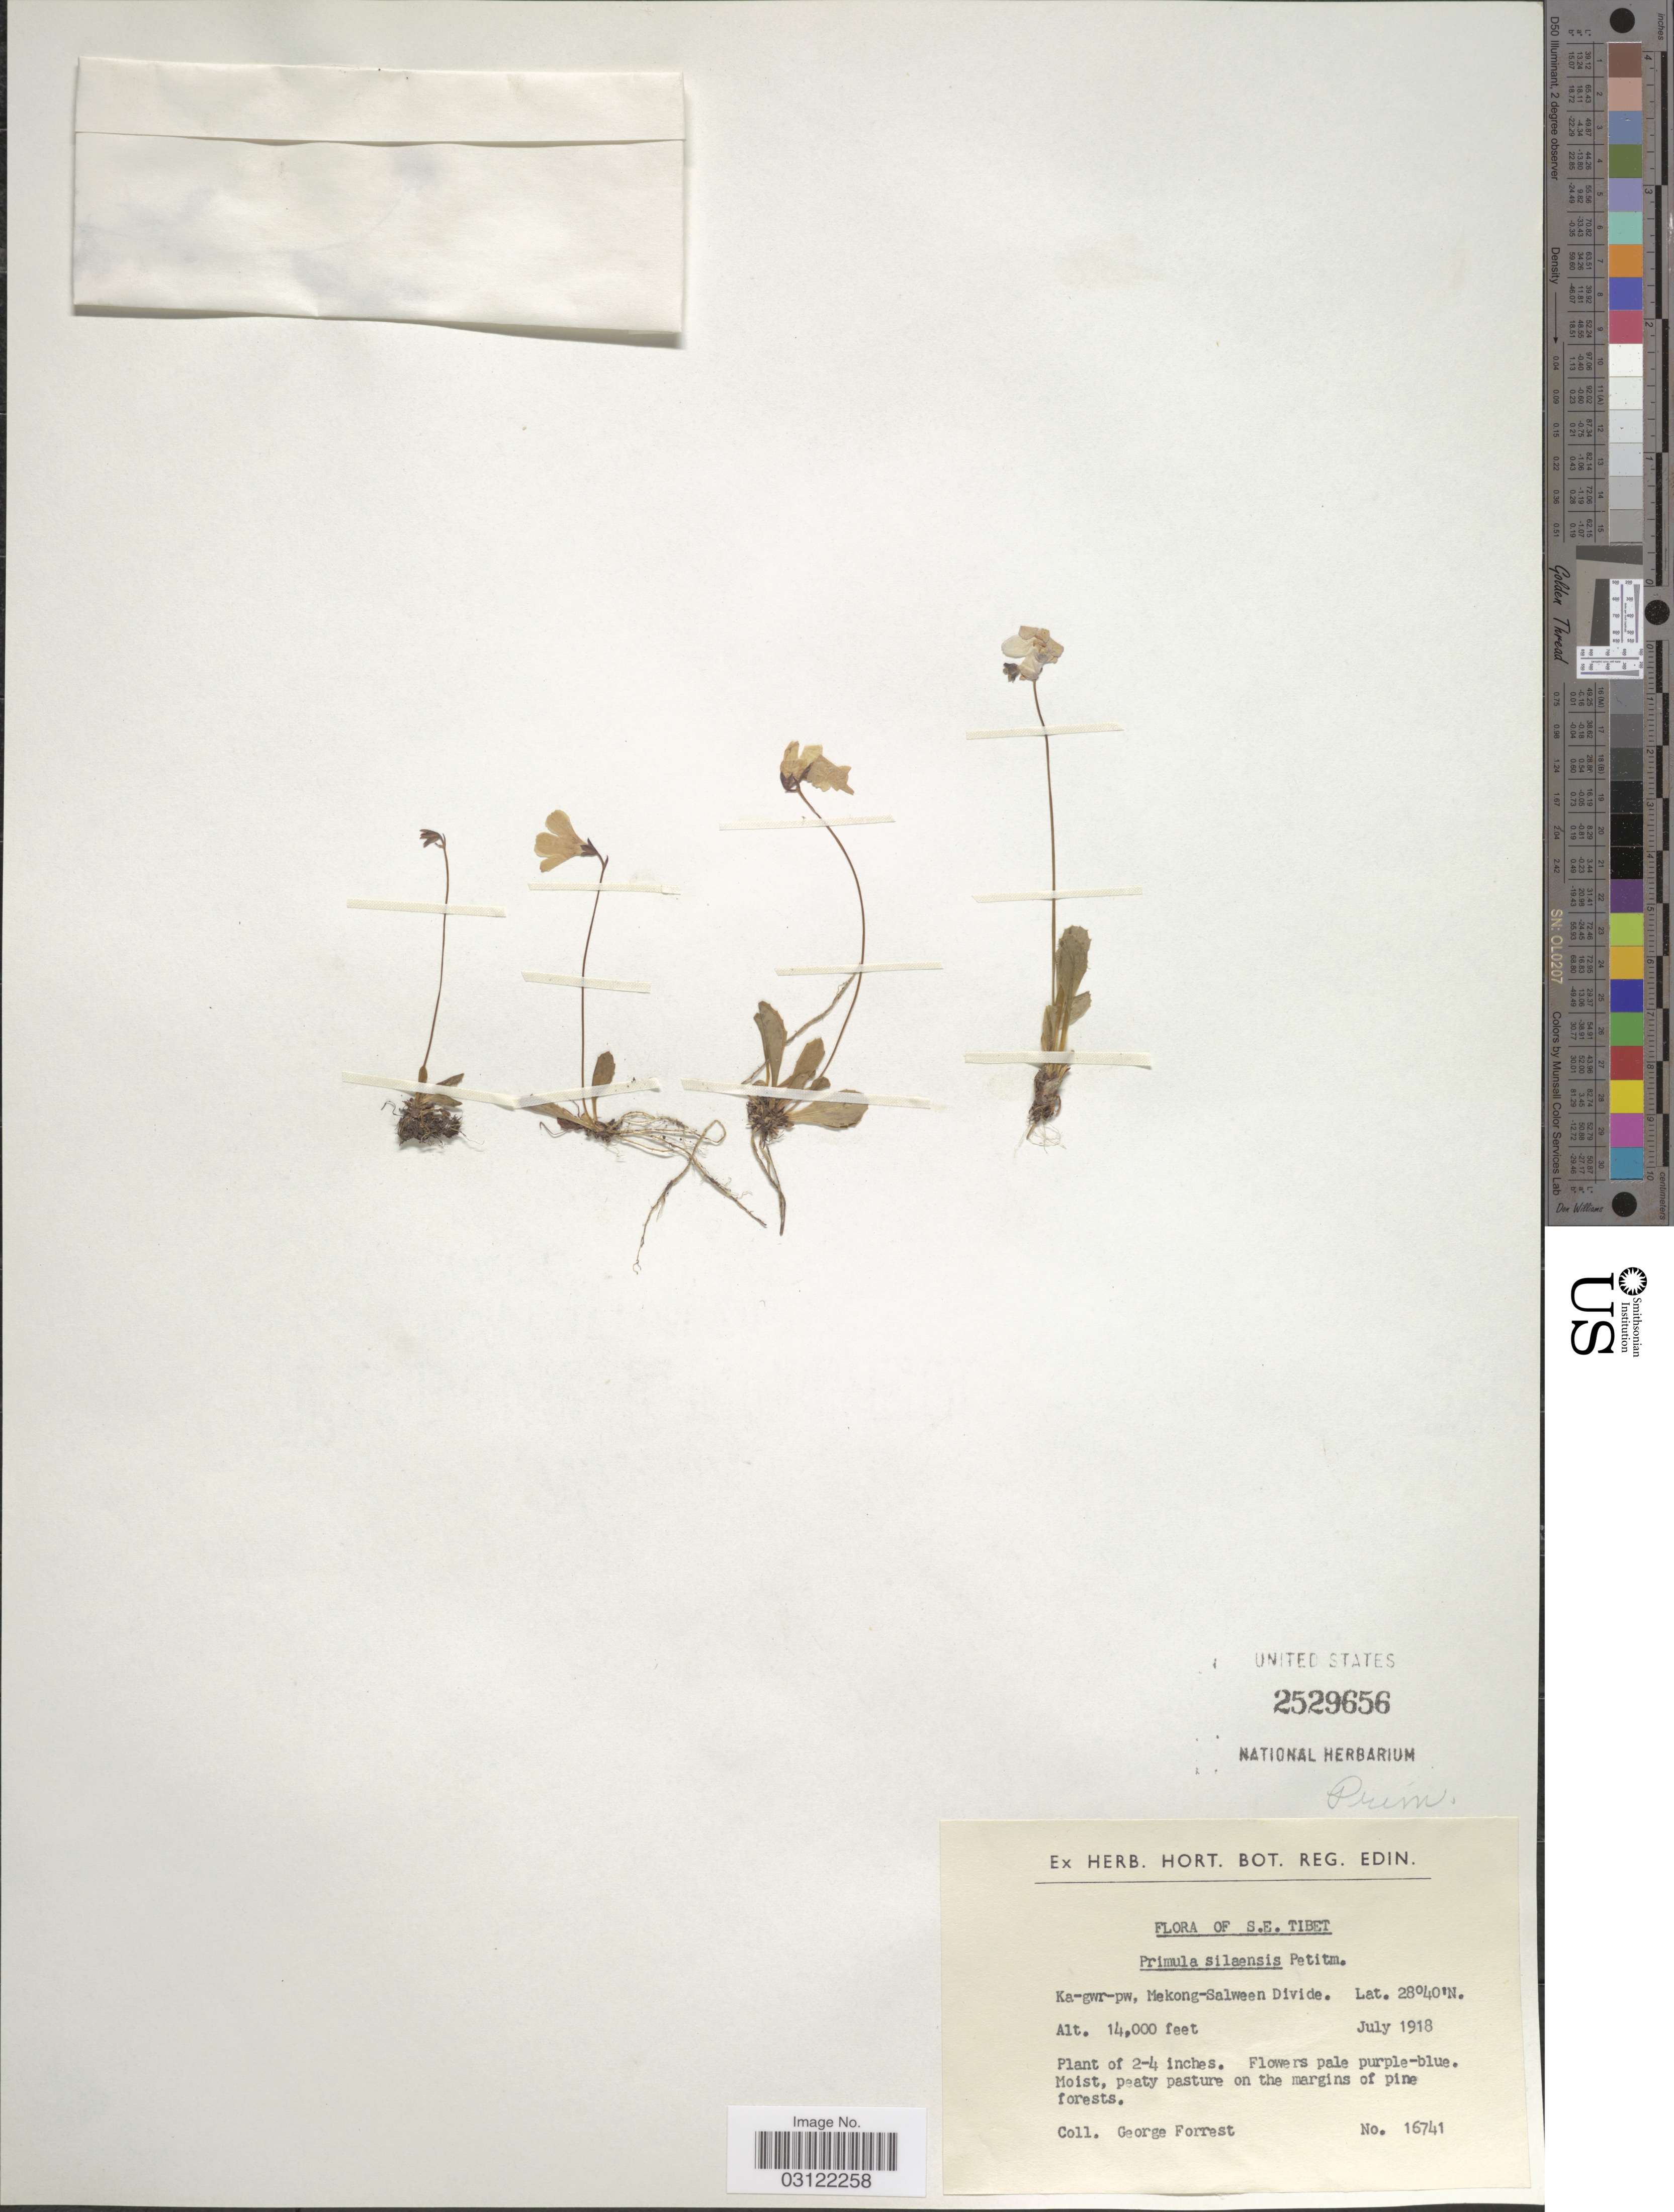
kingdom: Plantae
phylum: Tracheophyta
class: Magnoliopsida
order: Ericales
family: Primulaceae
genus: Primula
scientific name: Primula silaensis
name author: Petitm.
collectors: G. Forrest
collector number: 16741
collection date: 1918-07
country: China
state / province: Xizang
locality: S. E. Tibet. Ka-gwr-pw, Mekong-Salween Divide.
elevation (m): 4267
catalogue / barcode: US 2529656